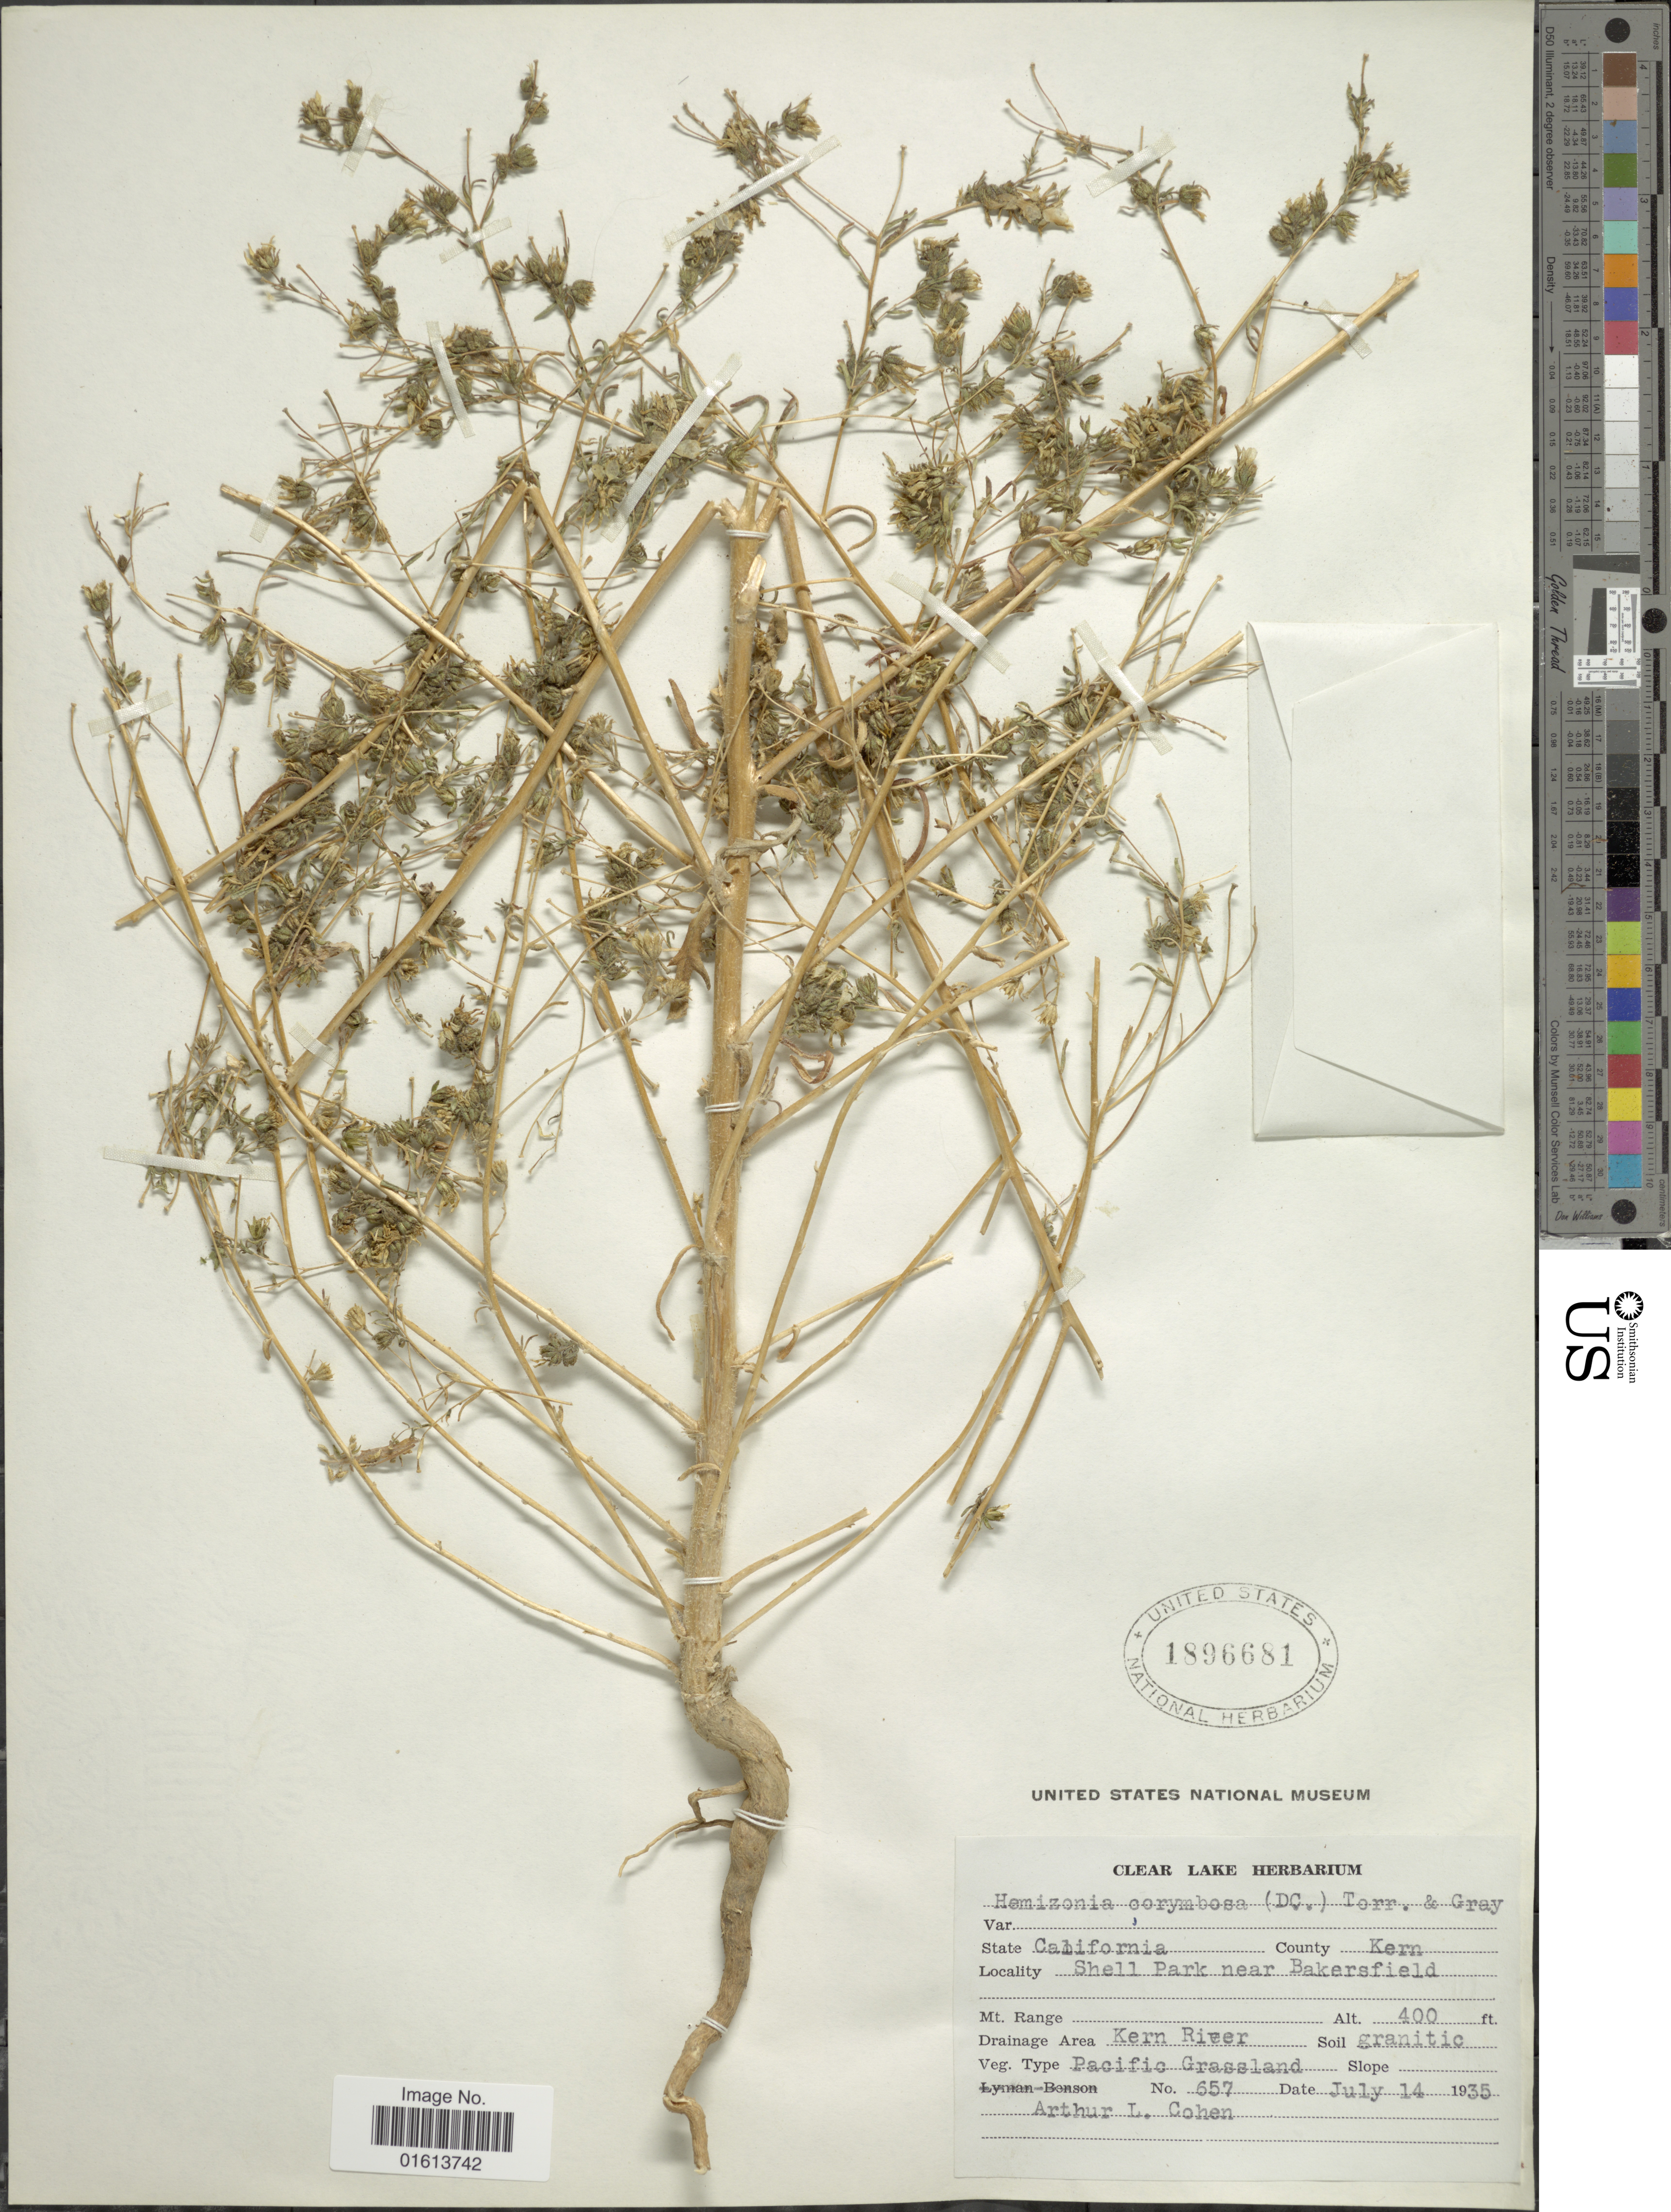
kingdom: Plantae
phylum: Tracheophyta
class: Magnoliopsida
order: Asterales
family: Asteraceae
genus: Deinandra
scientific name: Deinandra corymbosa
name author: (DC.) B.G. Baldwin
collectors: A. Cohen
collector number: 657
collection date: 1935-07-14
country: United States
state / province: California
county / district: Kern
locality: California. County Kern. Shell Park near Bakersfield.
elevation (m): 122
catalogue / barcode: US 1896681